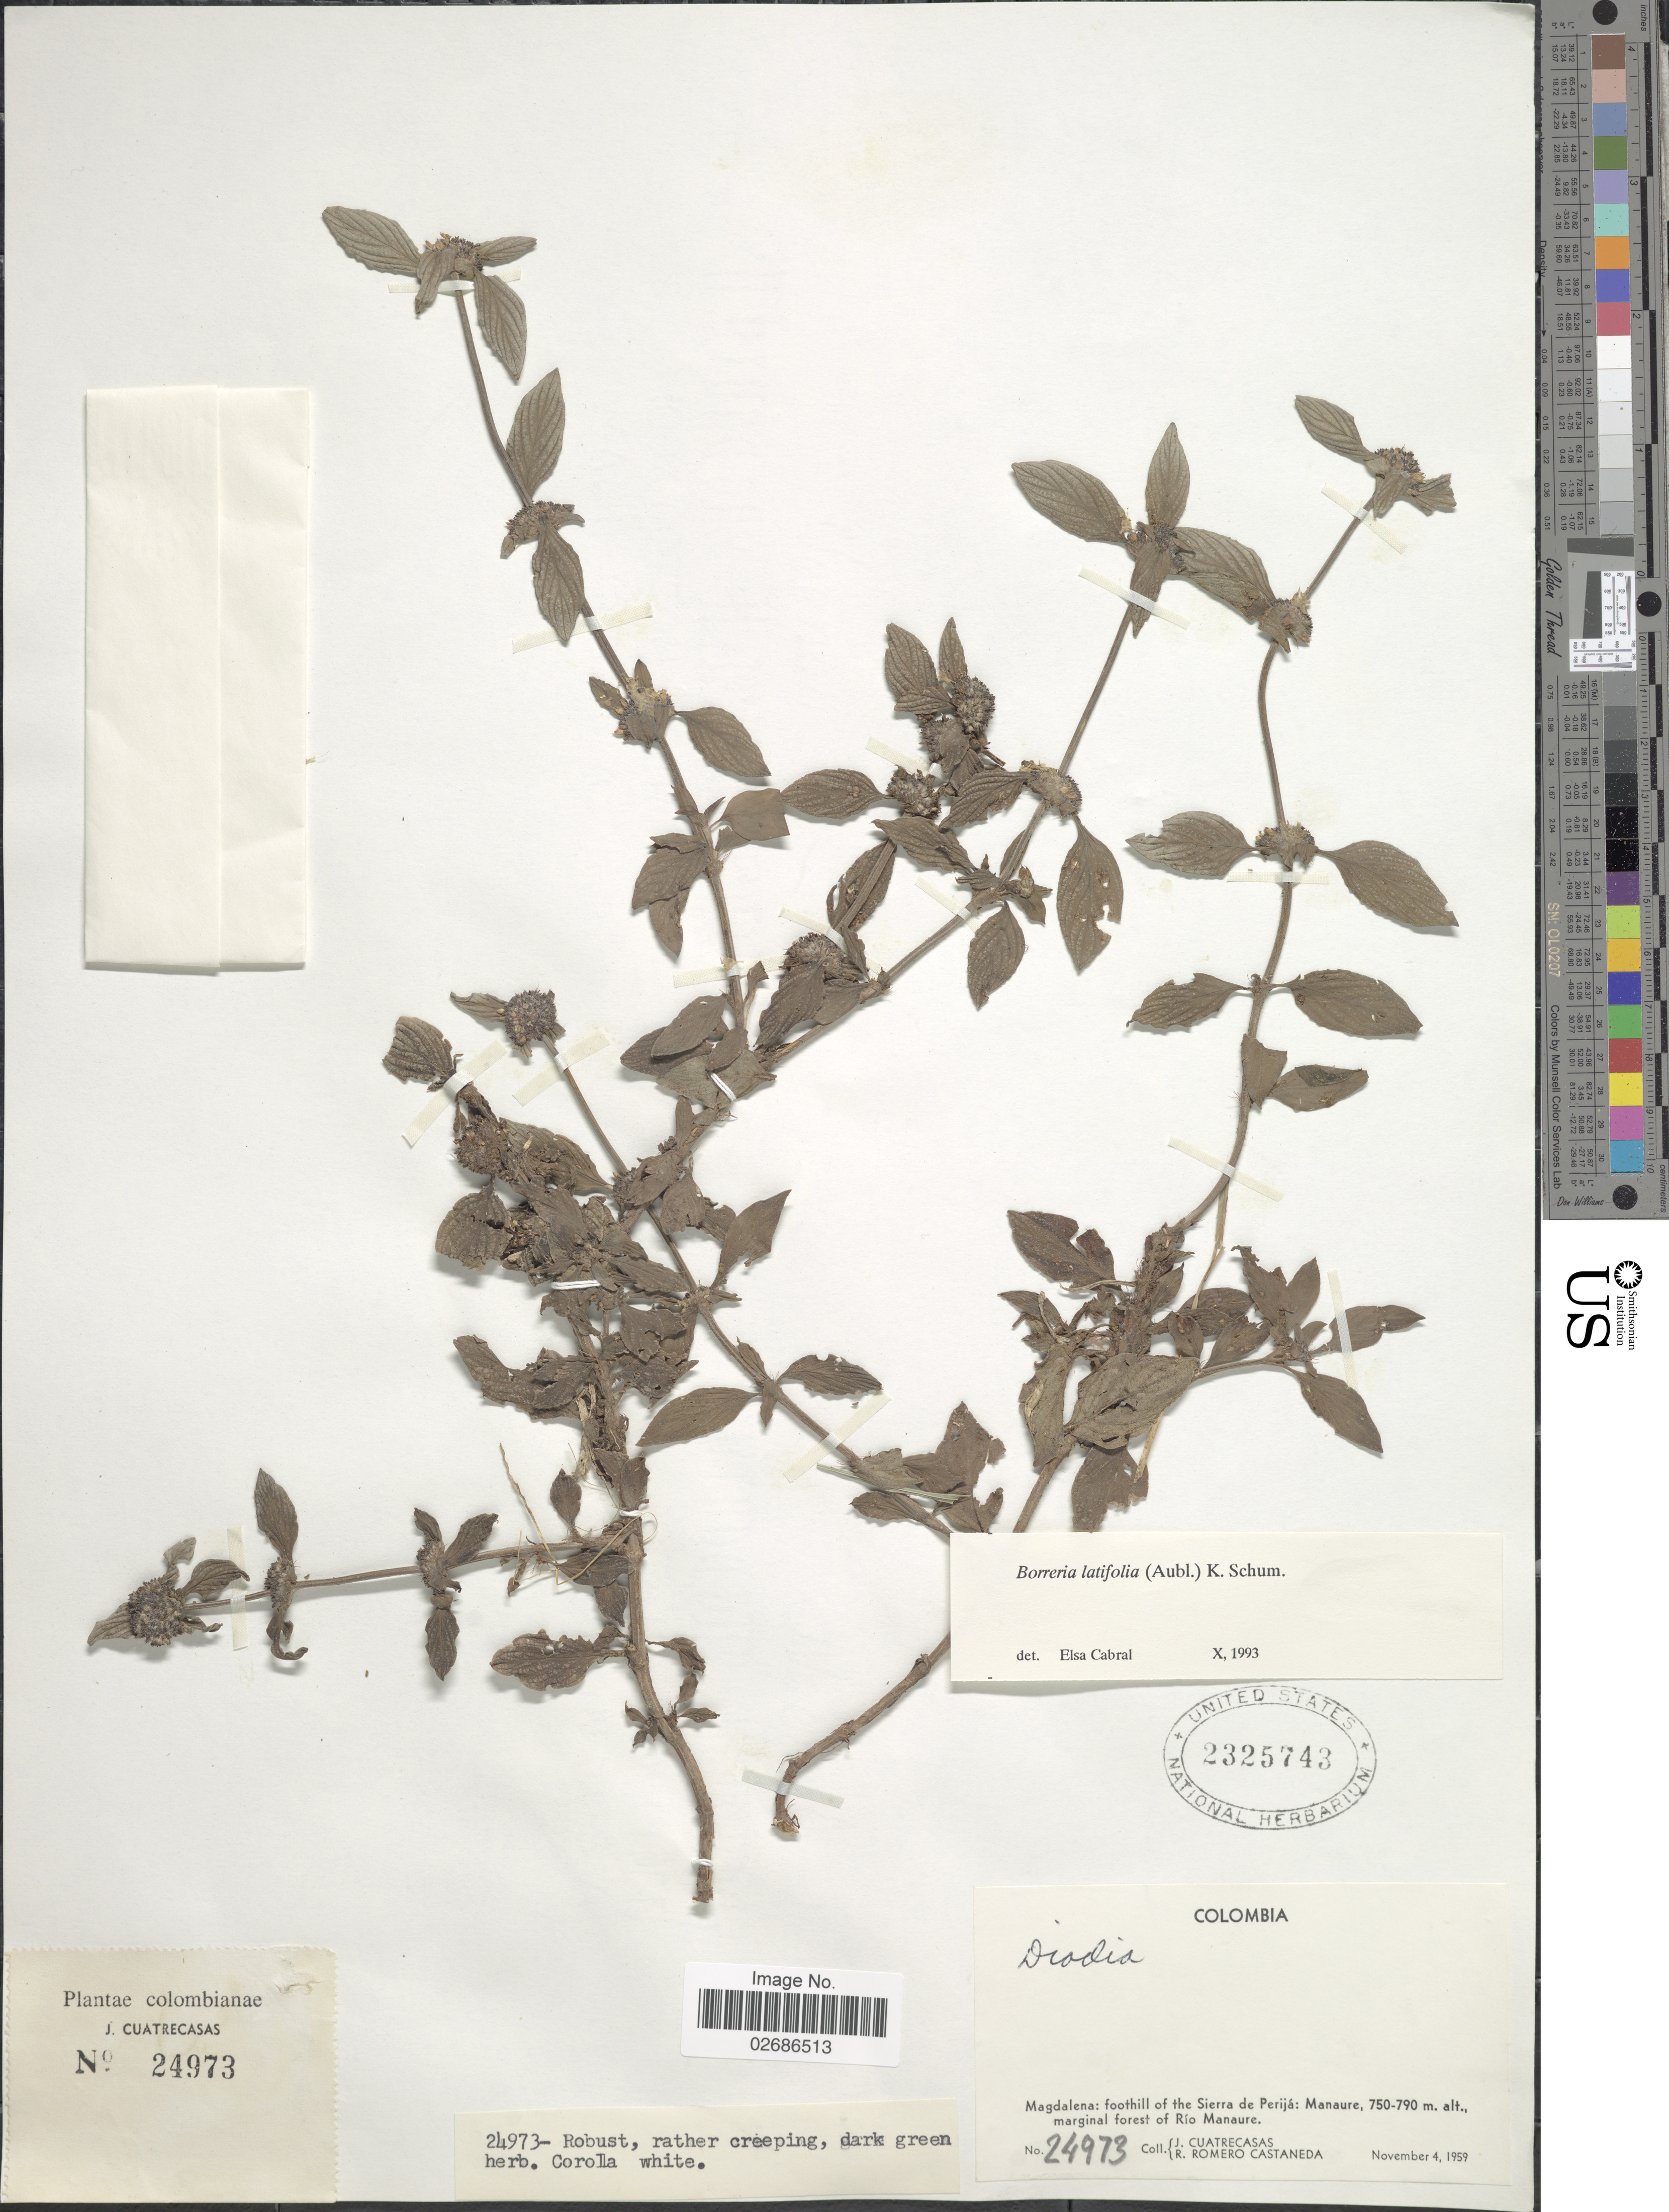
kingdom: Plantae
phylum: Tracheophyta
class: Magnoliopsida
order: Gentianales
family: Rubiaceae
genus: Borreria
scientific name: Borreria latifolia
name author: (Aubl.) K. Schum.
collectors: J. Cuatrecasas & R. Romero Castañeda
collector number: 24973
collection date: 1959-11-04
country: Colombia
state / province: Magdalena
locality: Magdalena: foothills of the Sierra de Perija: Manaure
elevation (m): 750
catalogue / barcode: US 2325743